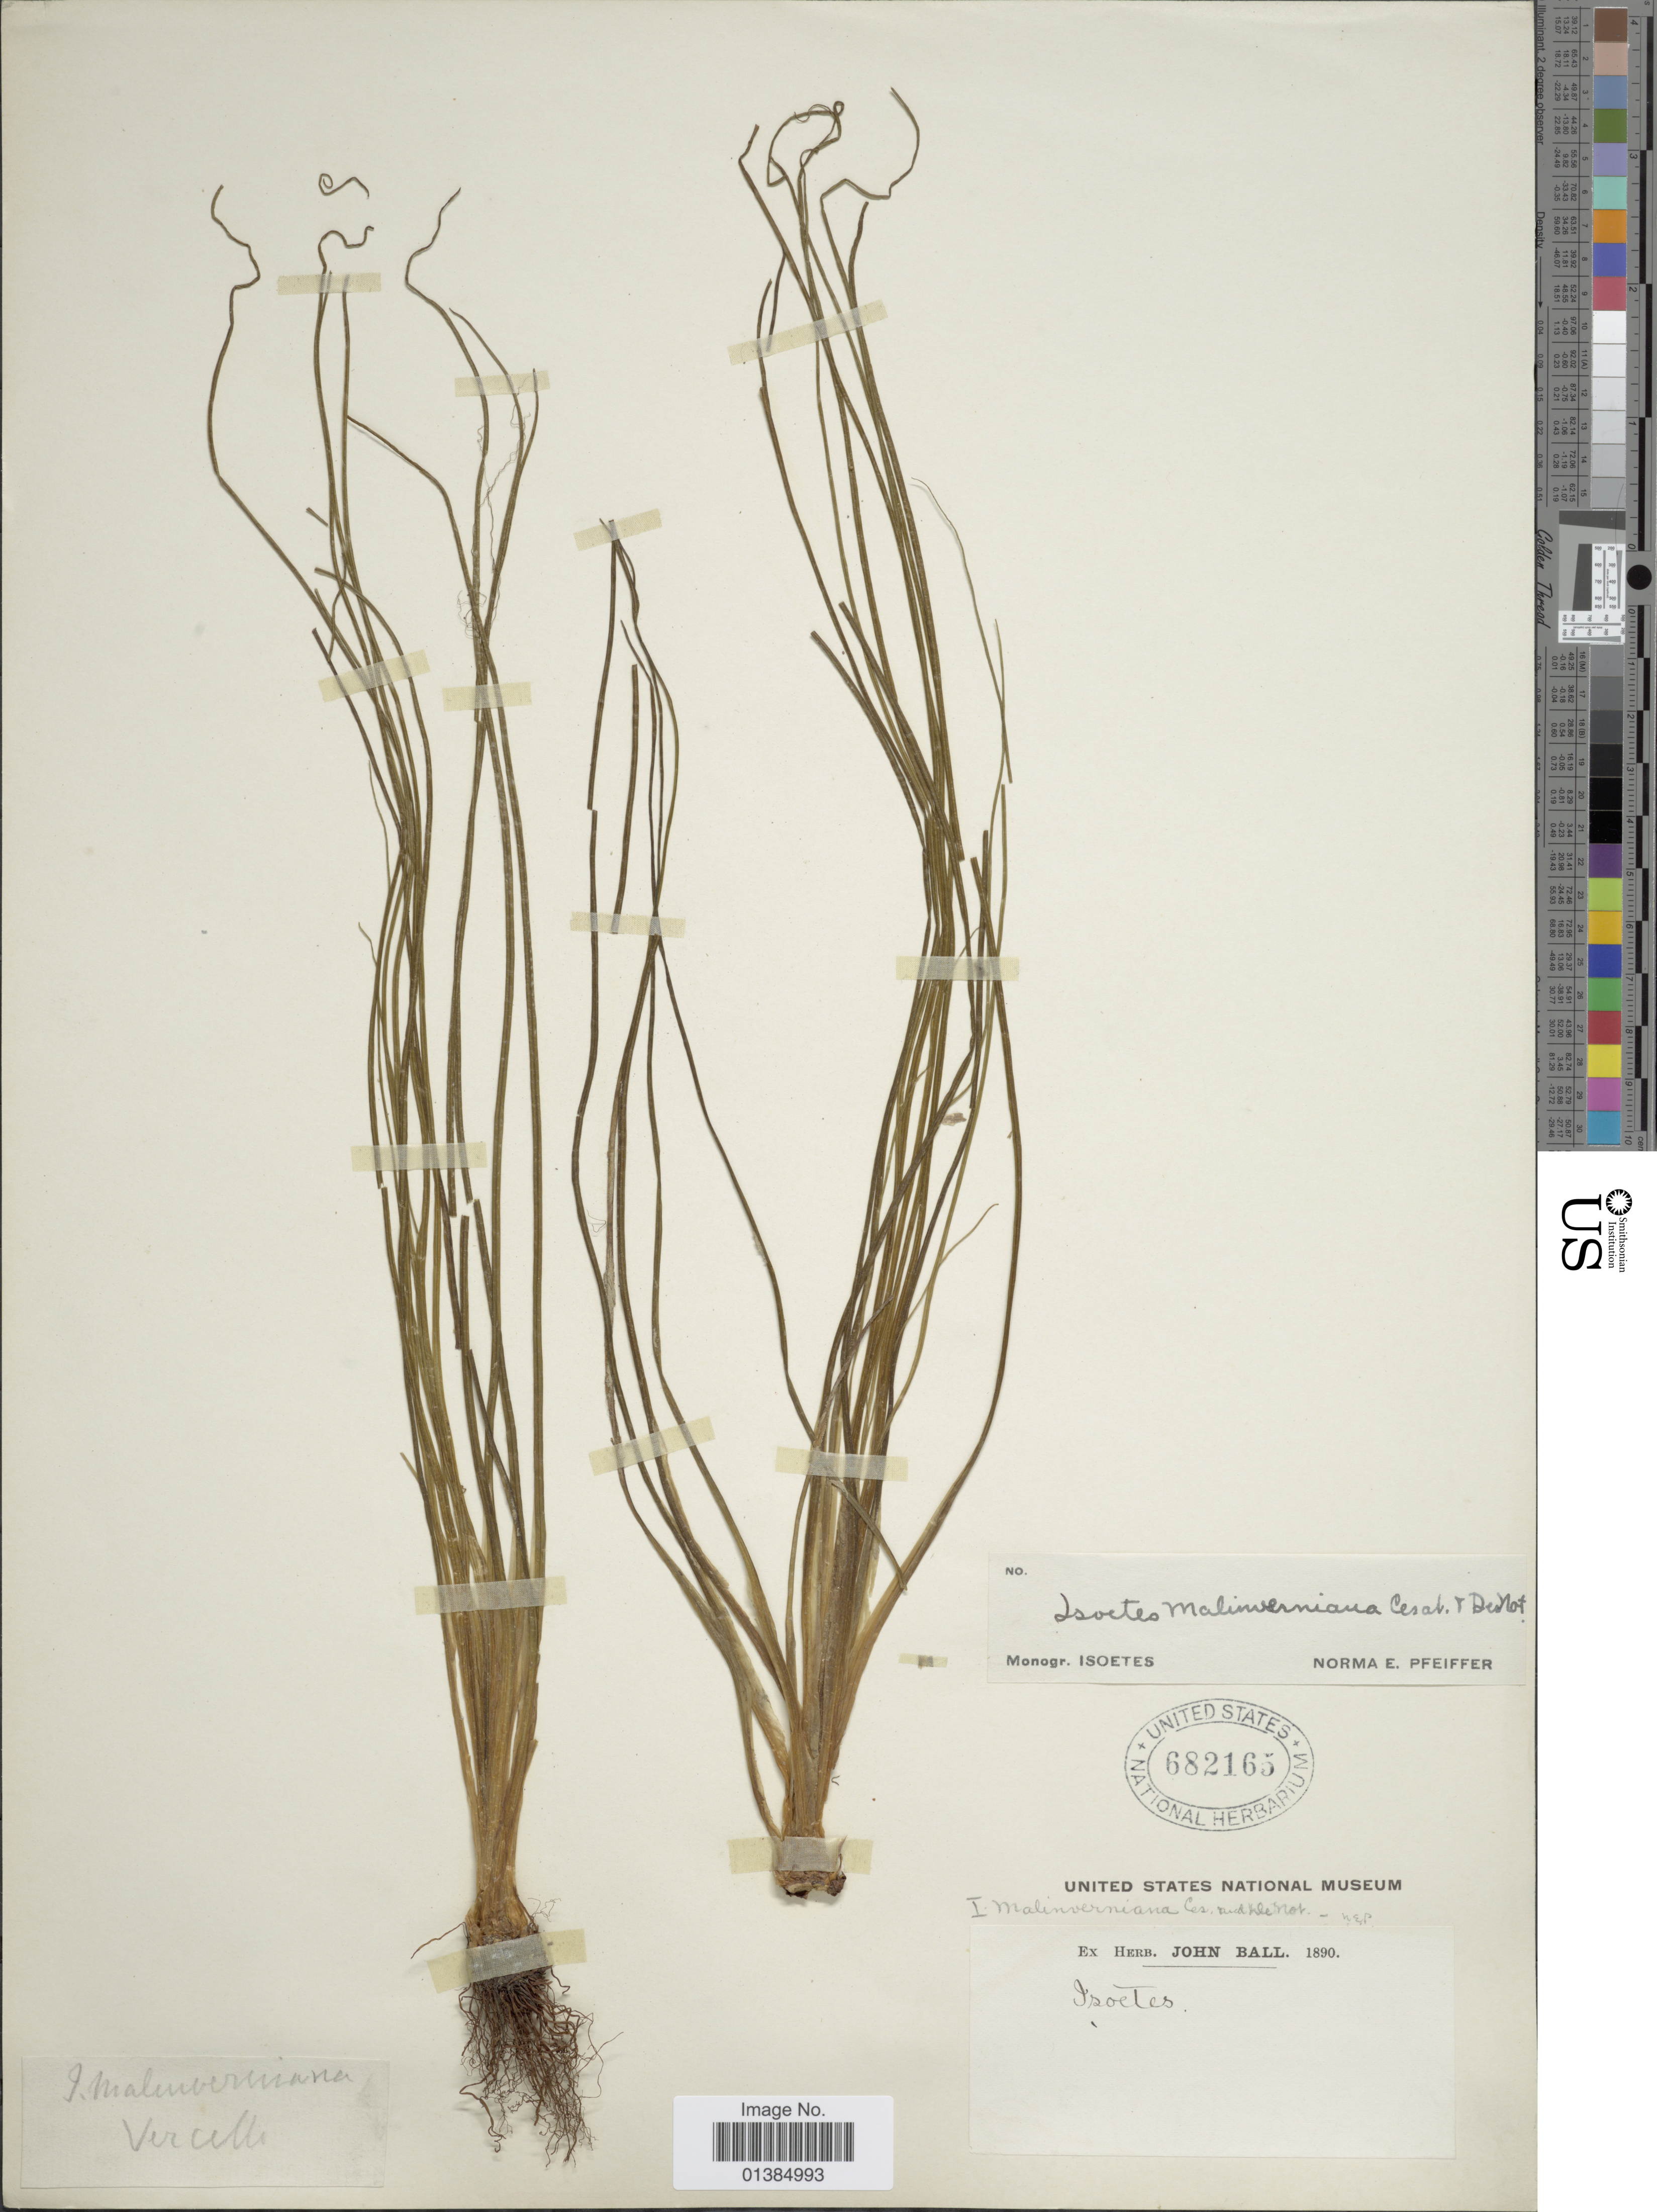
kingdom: Plantae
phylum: Tracheophyta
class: Lycopodiopsida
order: Isoetales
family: Isoetaceae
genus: Isoetes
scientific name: Isoetes malinverniana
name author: Cesati & De Not.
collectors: ex herb. John Ball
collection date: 1890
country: Italy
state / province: Piedmont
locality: Vercelli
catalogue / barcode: US 682165